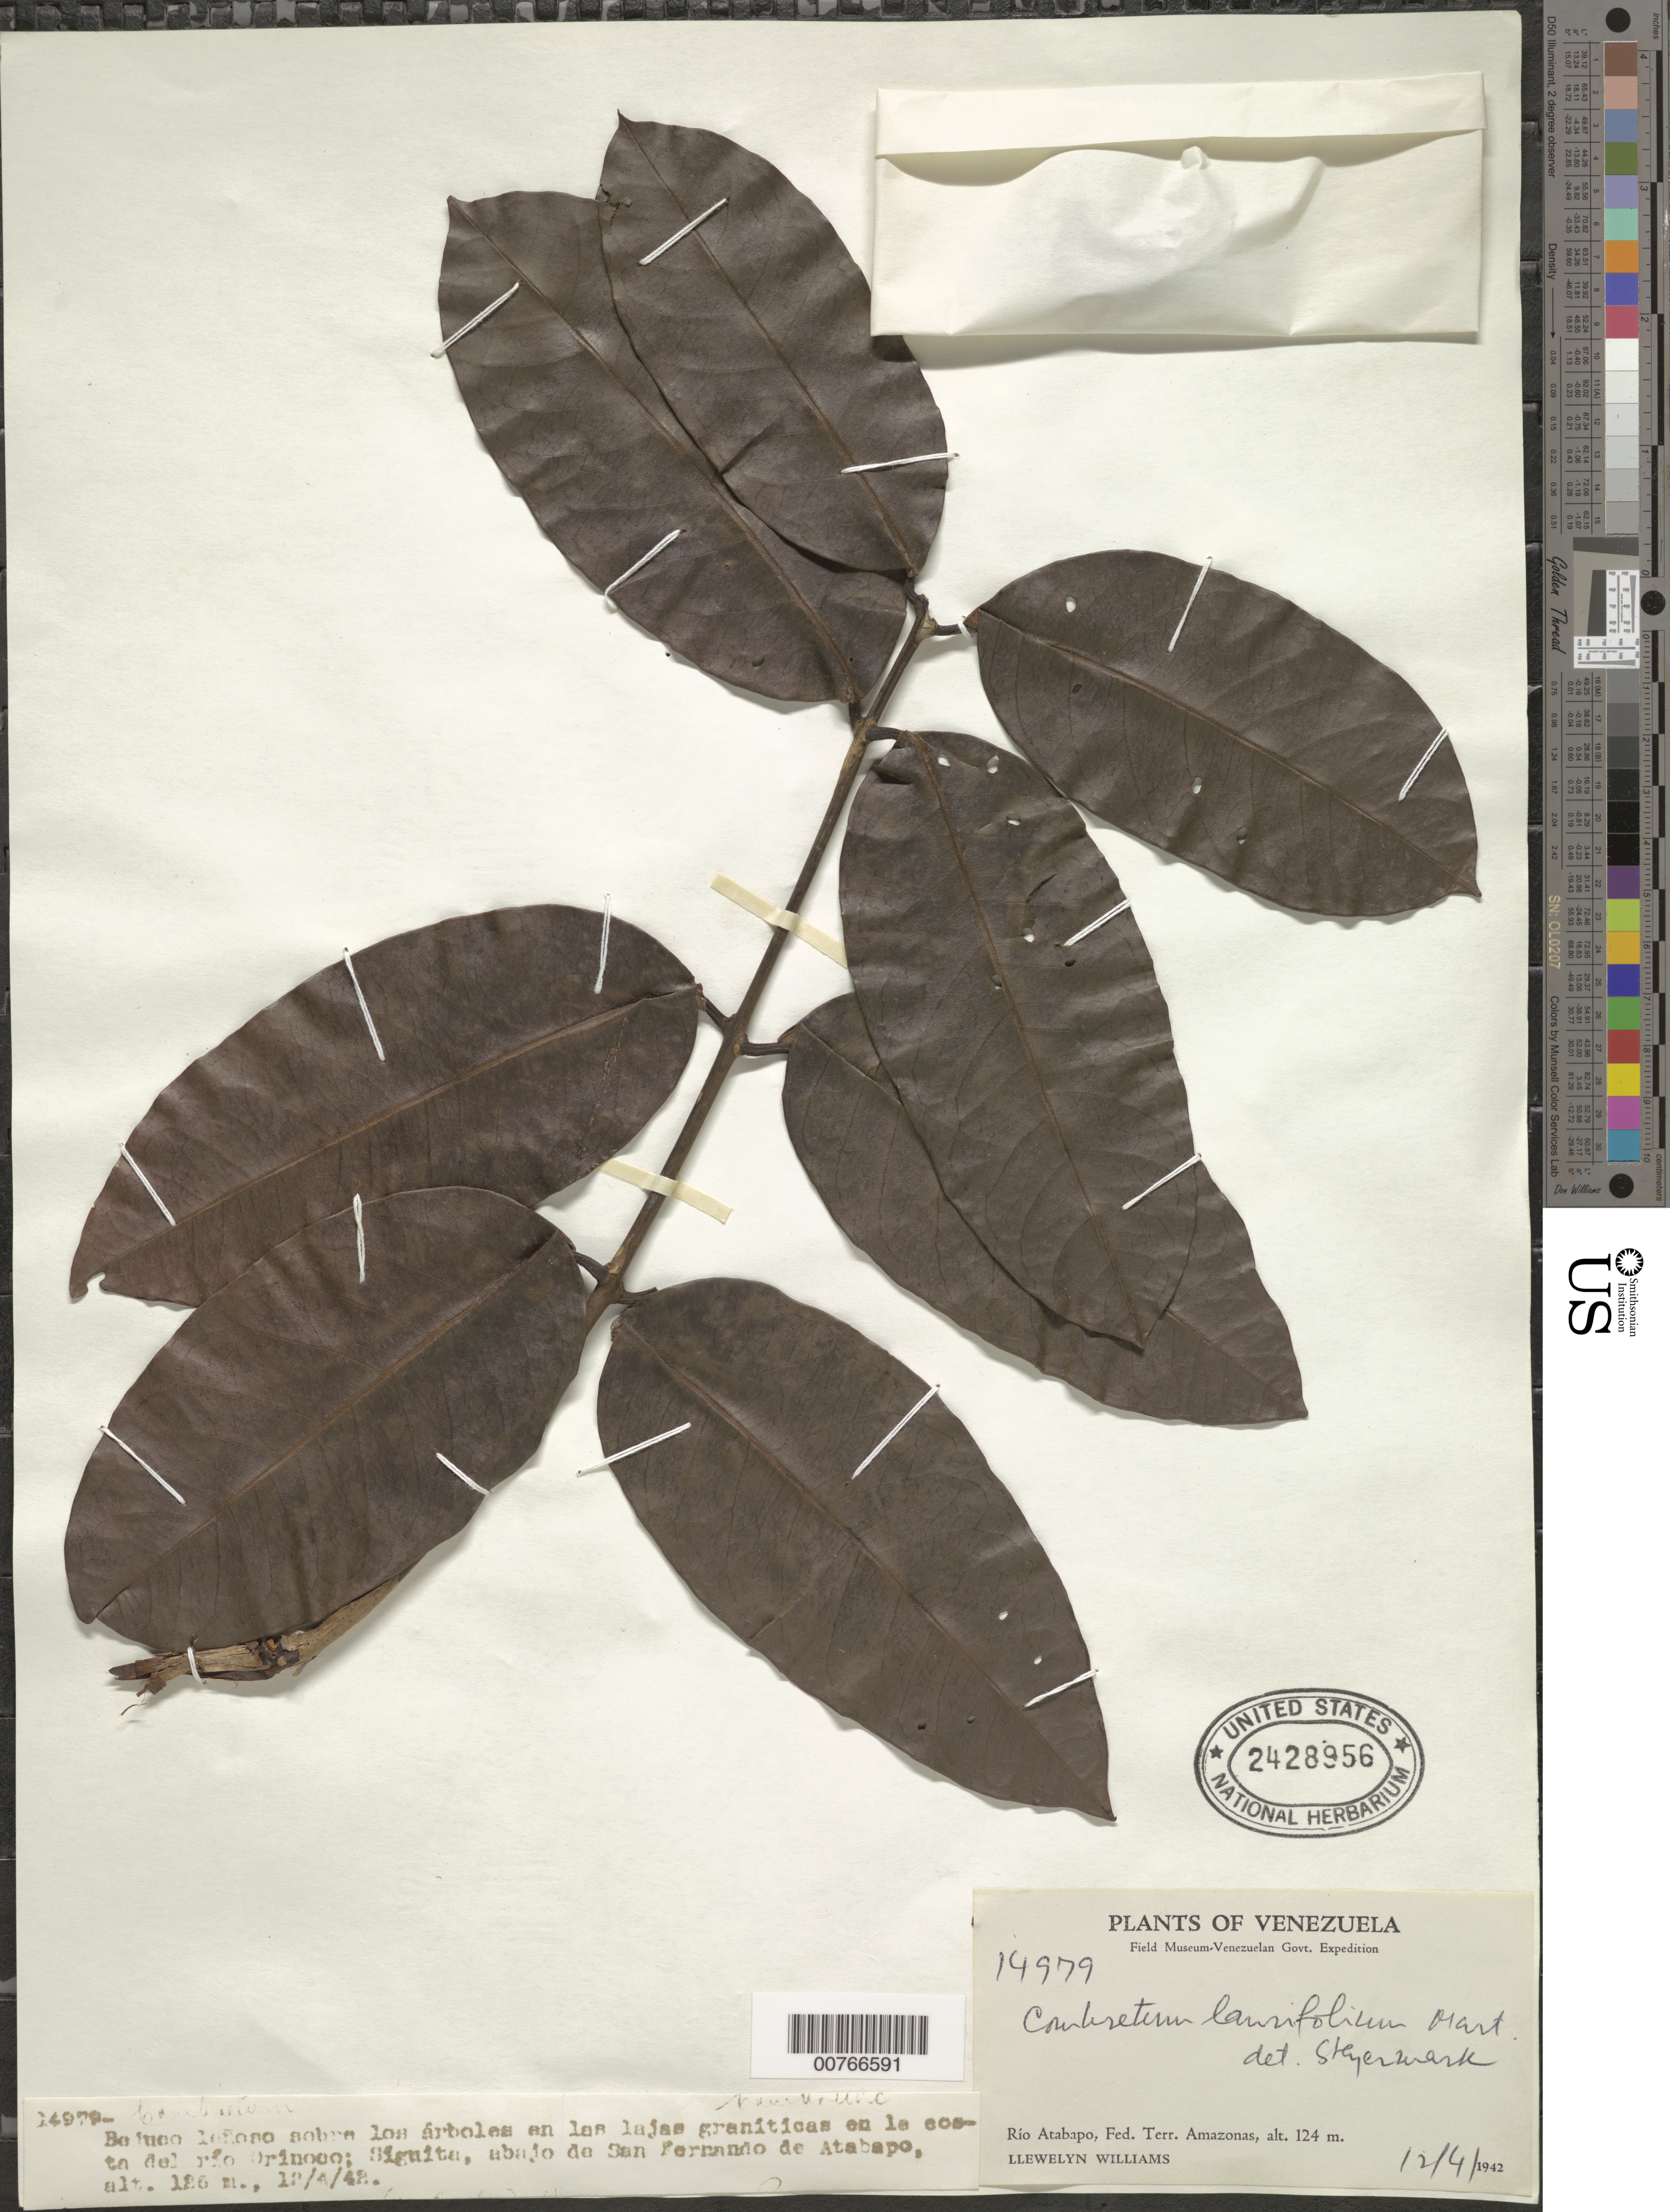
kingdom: Plantae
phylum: Tracheophyta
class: Magnoliopsida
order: Myrtales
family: Combretaceae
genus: Combretum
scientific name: Combretum pyramidatum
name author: Desv.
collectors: Ll. Williams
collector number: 14979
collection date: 1942-04-12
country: Venezuela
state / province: Amazonas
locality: Río Atabapo, Fed. Terr. En la costa del río Orinoco, abaja do San Fernando de Atabapo.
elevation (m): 124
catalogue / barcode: US 2428956